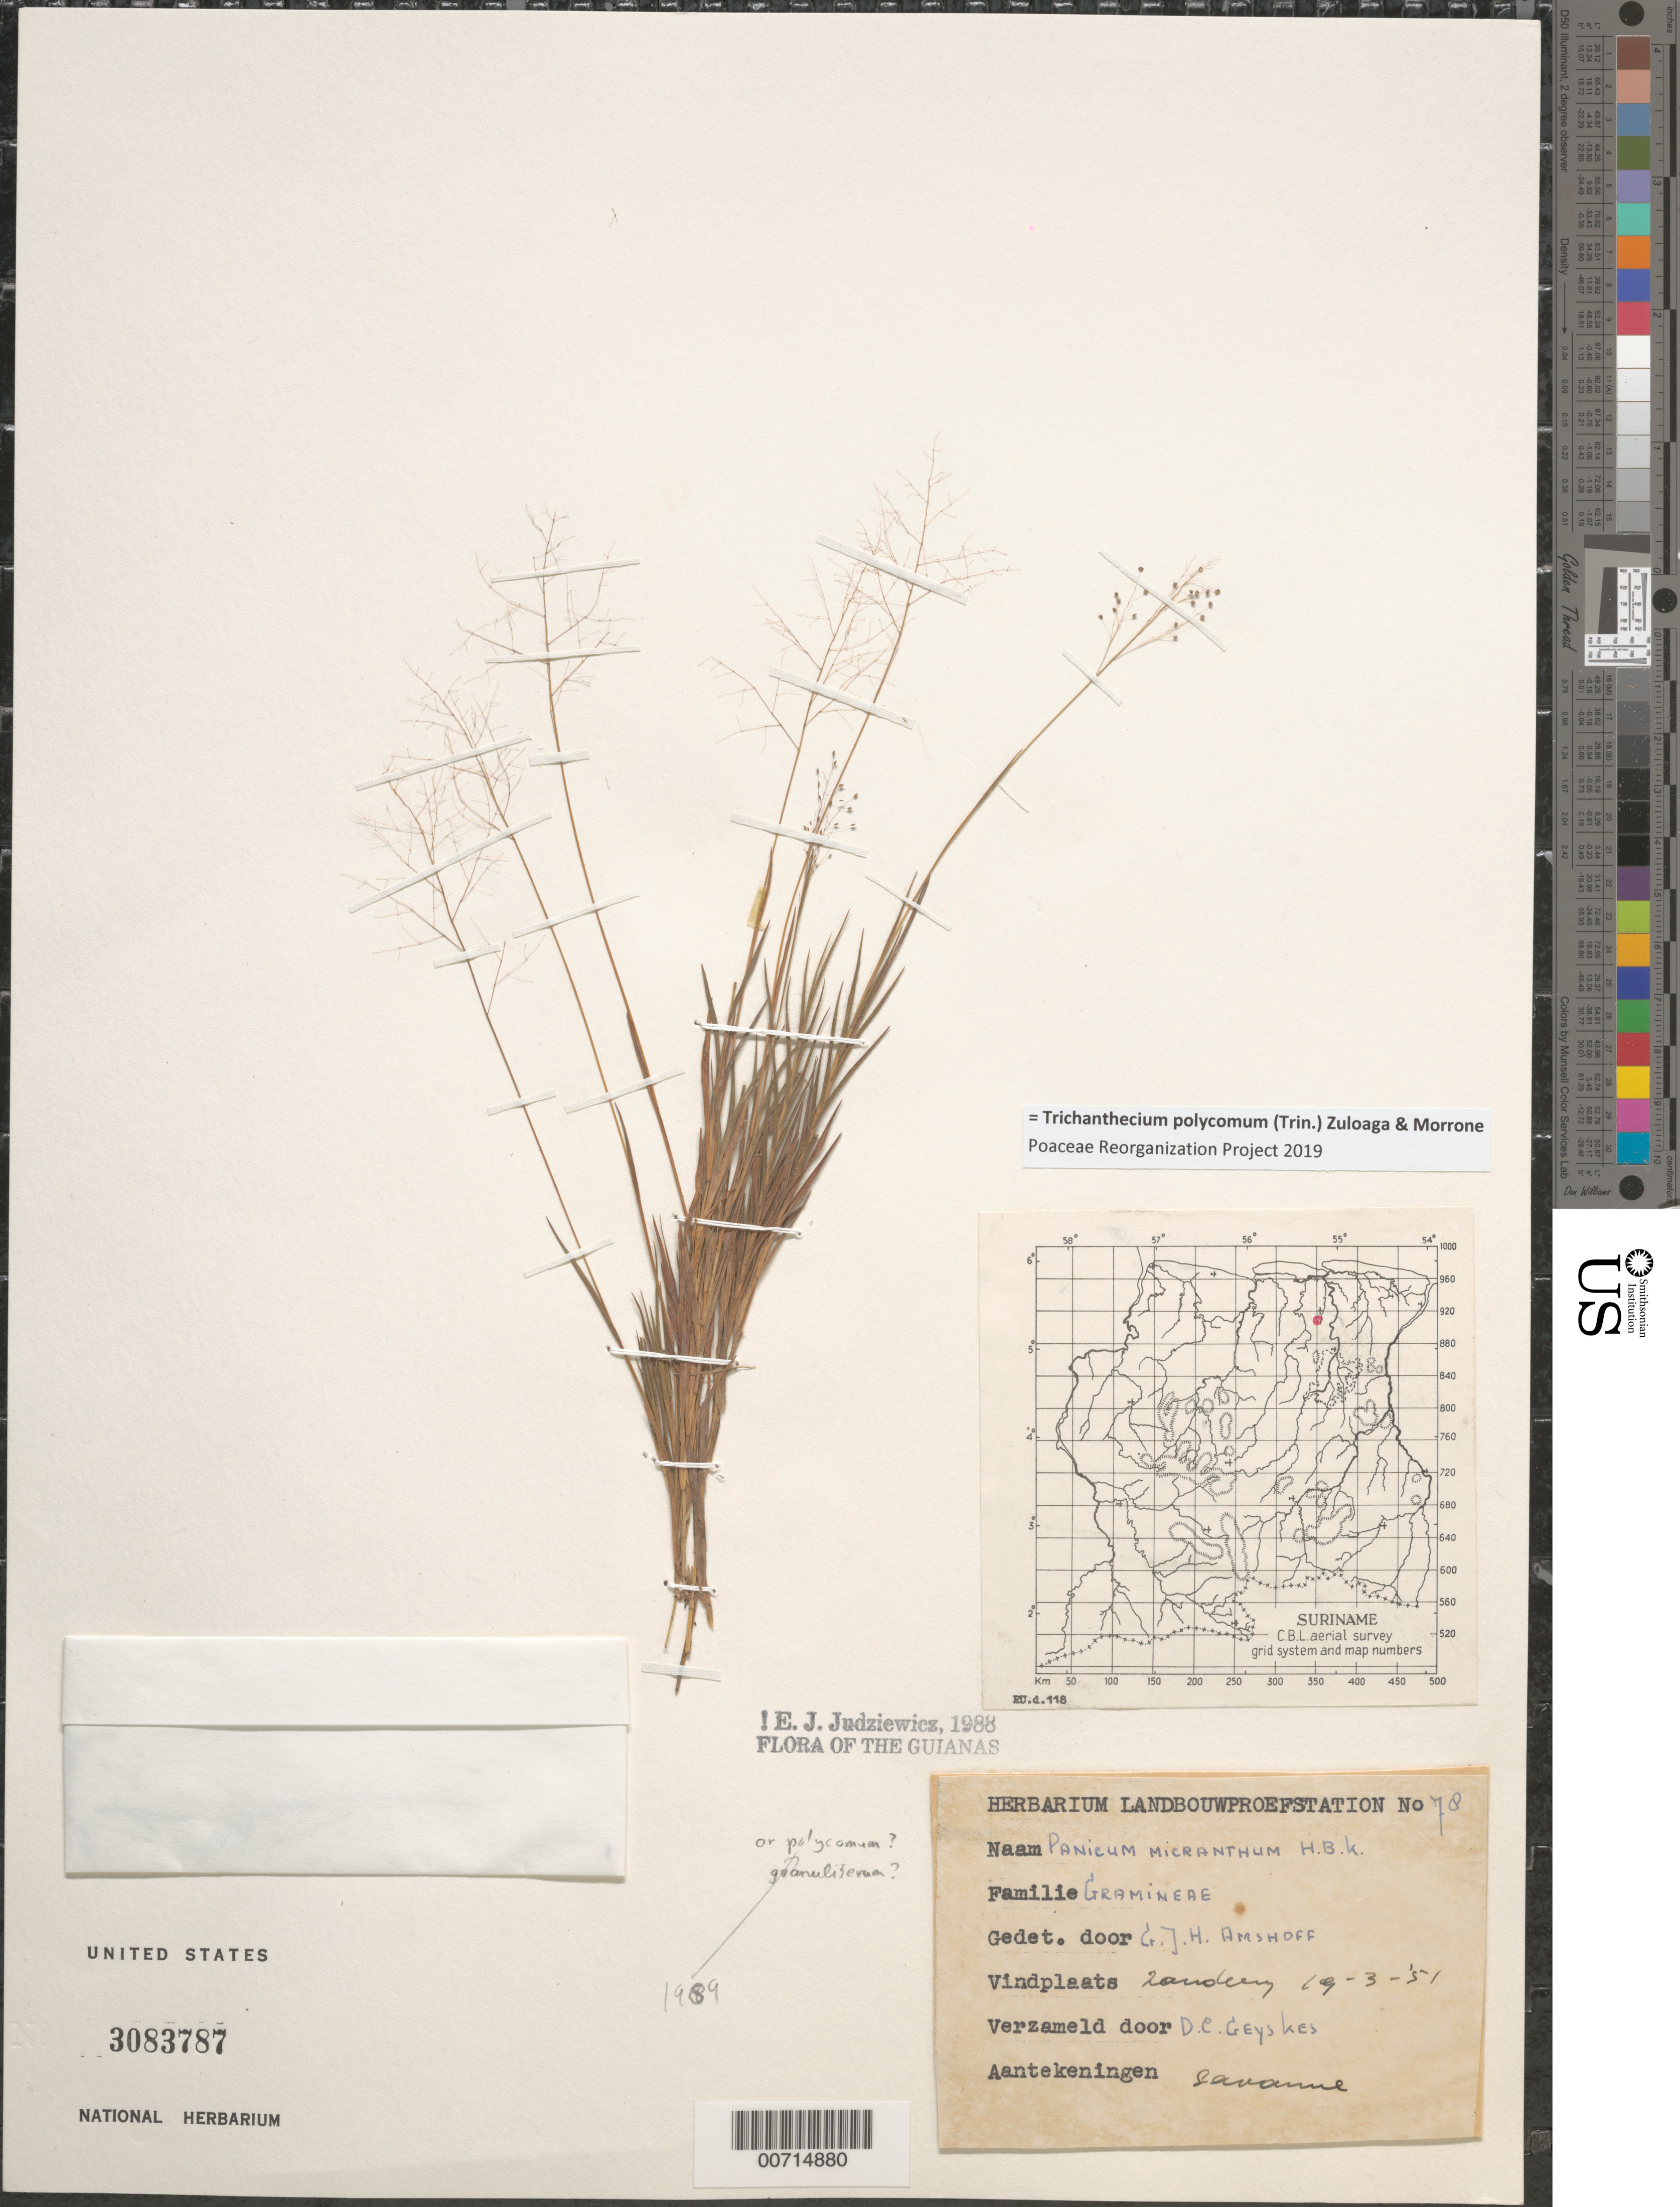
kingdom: Plantae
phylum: Tracheophyta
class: Liliopsida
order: Poales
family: Poaceae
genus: Trichanthecium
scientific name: Trichanthecium polycomum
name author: (Trin.) Zuloaga & Morrone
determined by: Poaceae Reorganization Project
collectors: D. Geijskes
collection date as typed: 19-Mar-51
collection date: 1951-03-19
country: Suriname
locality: Zanderij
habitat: Savanna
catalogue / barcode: US 3083787